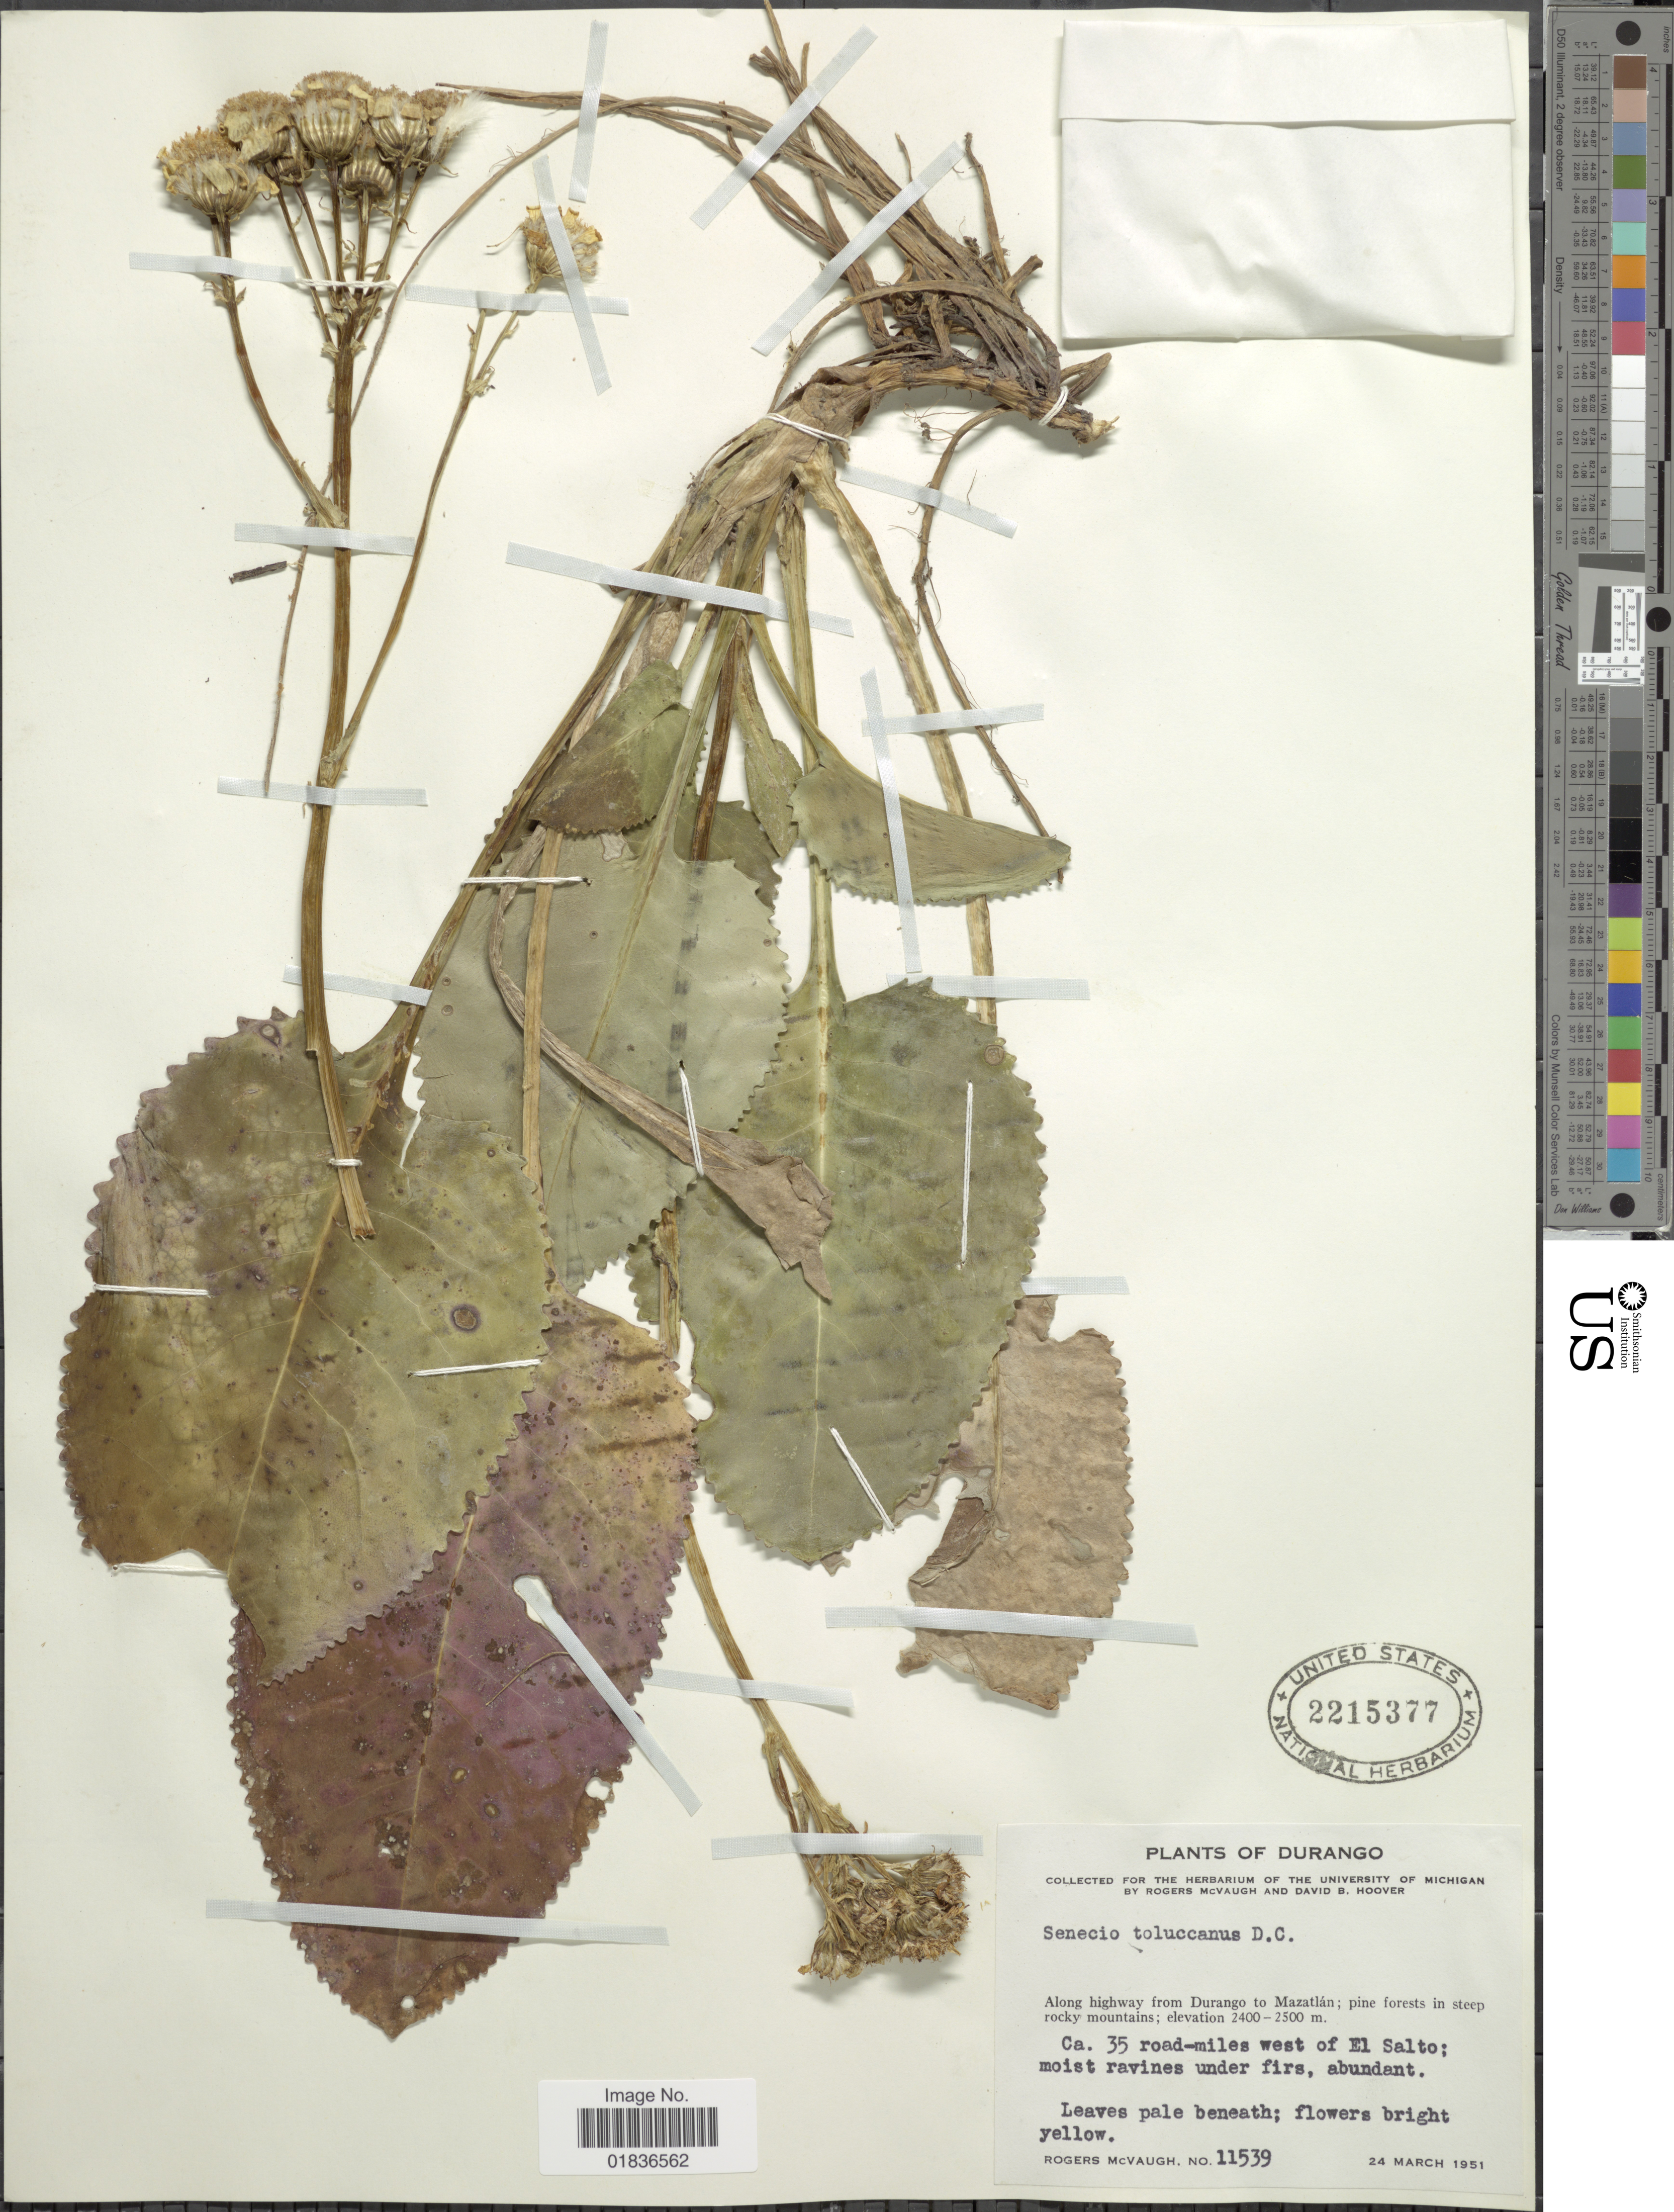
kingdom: Plantae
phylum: Tracheophyta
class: Magnoliopsida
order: Asterales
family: Asteraceae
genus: Senecio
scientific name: Senecio toluccanus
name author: DC.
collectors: R. McVaugh & D. B. Hoover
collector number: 11539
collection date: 1951-03-24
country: Mexico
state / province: Durango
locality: Along highway from Durango to Mazatlan; pine forests in steep rocky mountains, ca. 35 road-miles west of El Salto.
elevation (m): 2400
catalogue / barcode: US 2215377